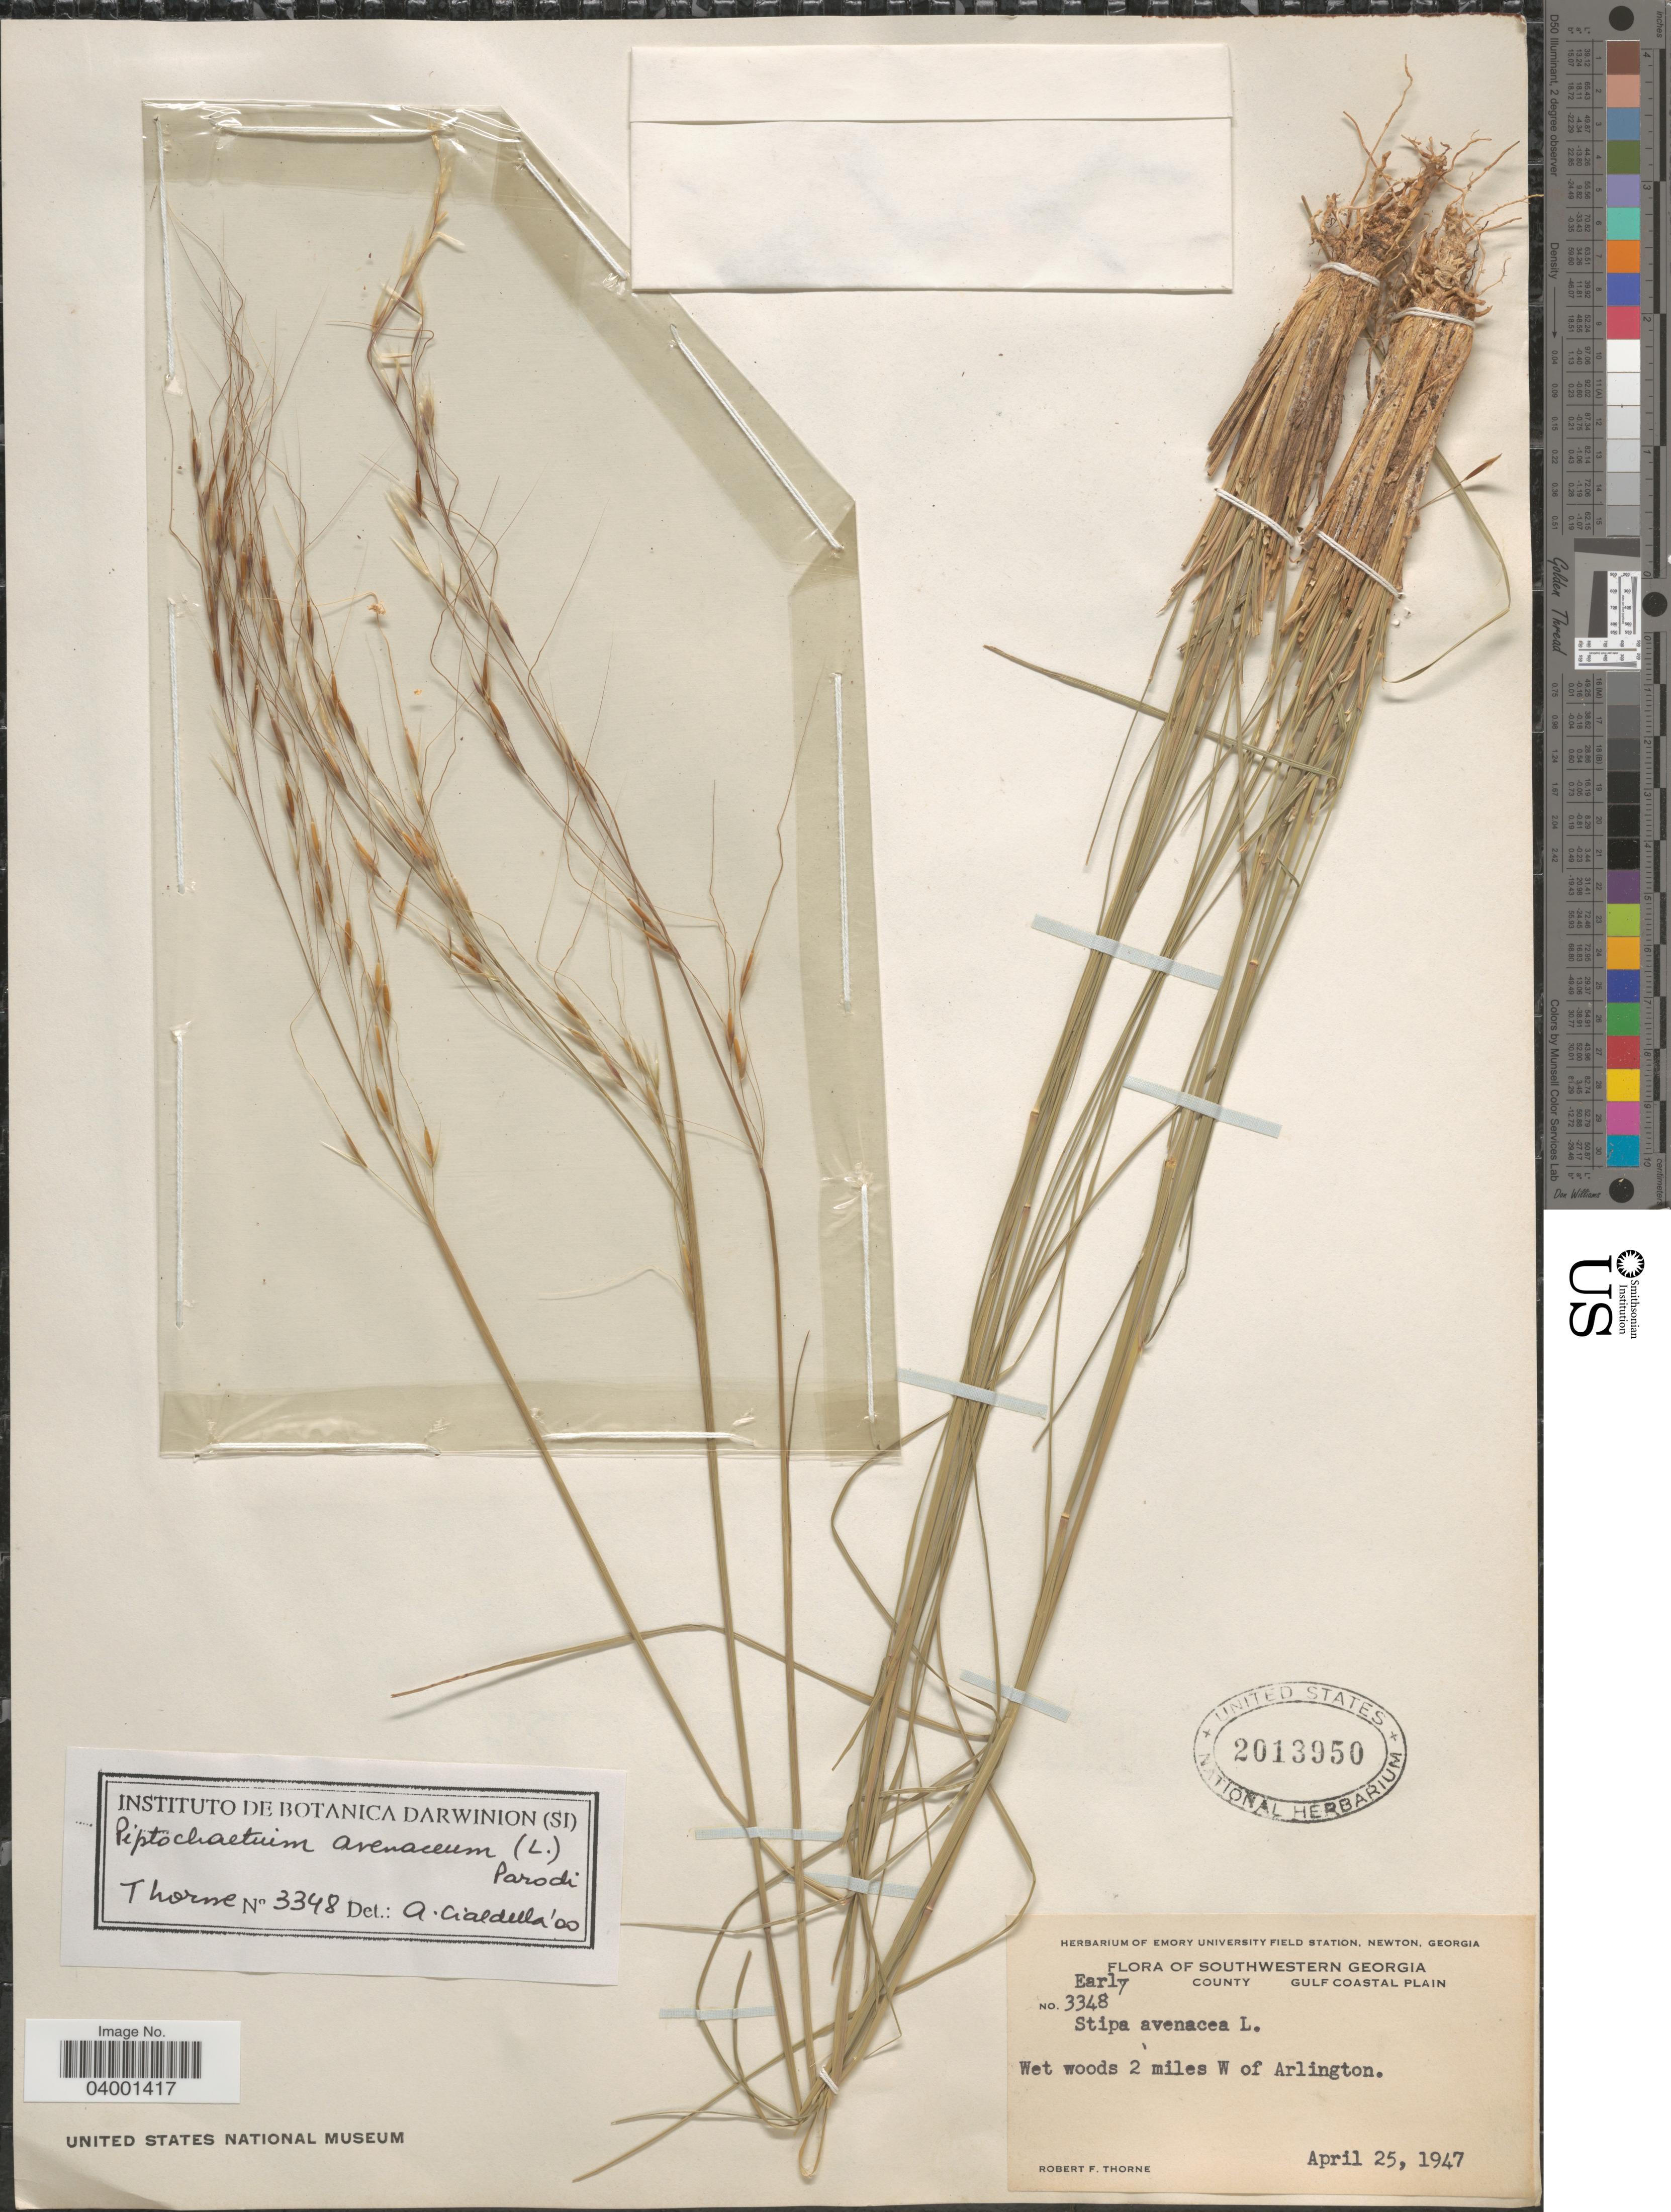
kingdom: Plantae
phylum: Tracheophyta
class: Liliopsida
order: Poales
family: Poaceae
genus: Piptochaetium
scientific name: Piptochaetium avenaceum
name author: (L.) Parodi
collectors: R. F. Thorne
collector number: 3348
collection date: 1947-04-25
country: United States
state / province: Georgia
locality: Southwestern Georgia. Early County. Gulf Coastal Plain. Wet woods 2 miles W of Arlington.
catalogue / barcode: US 2013950